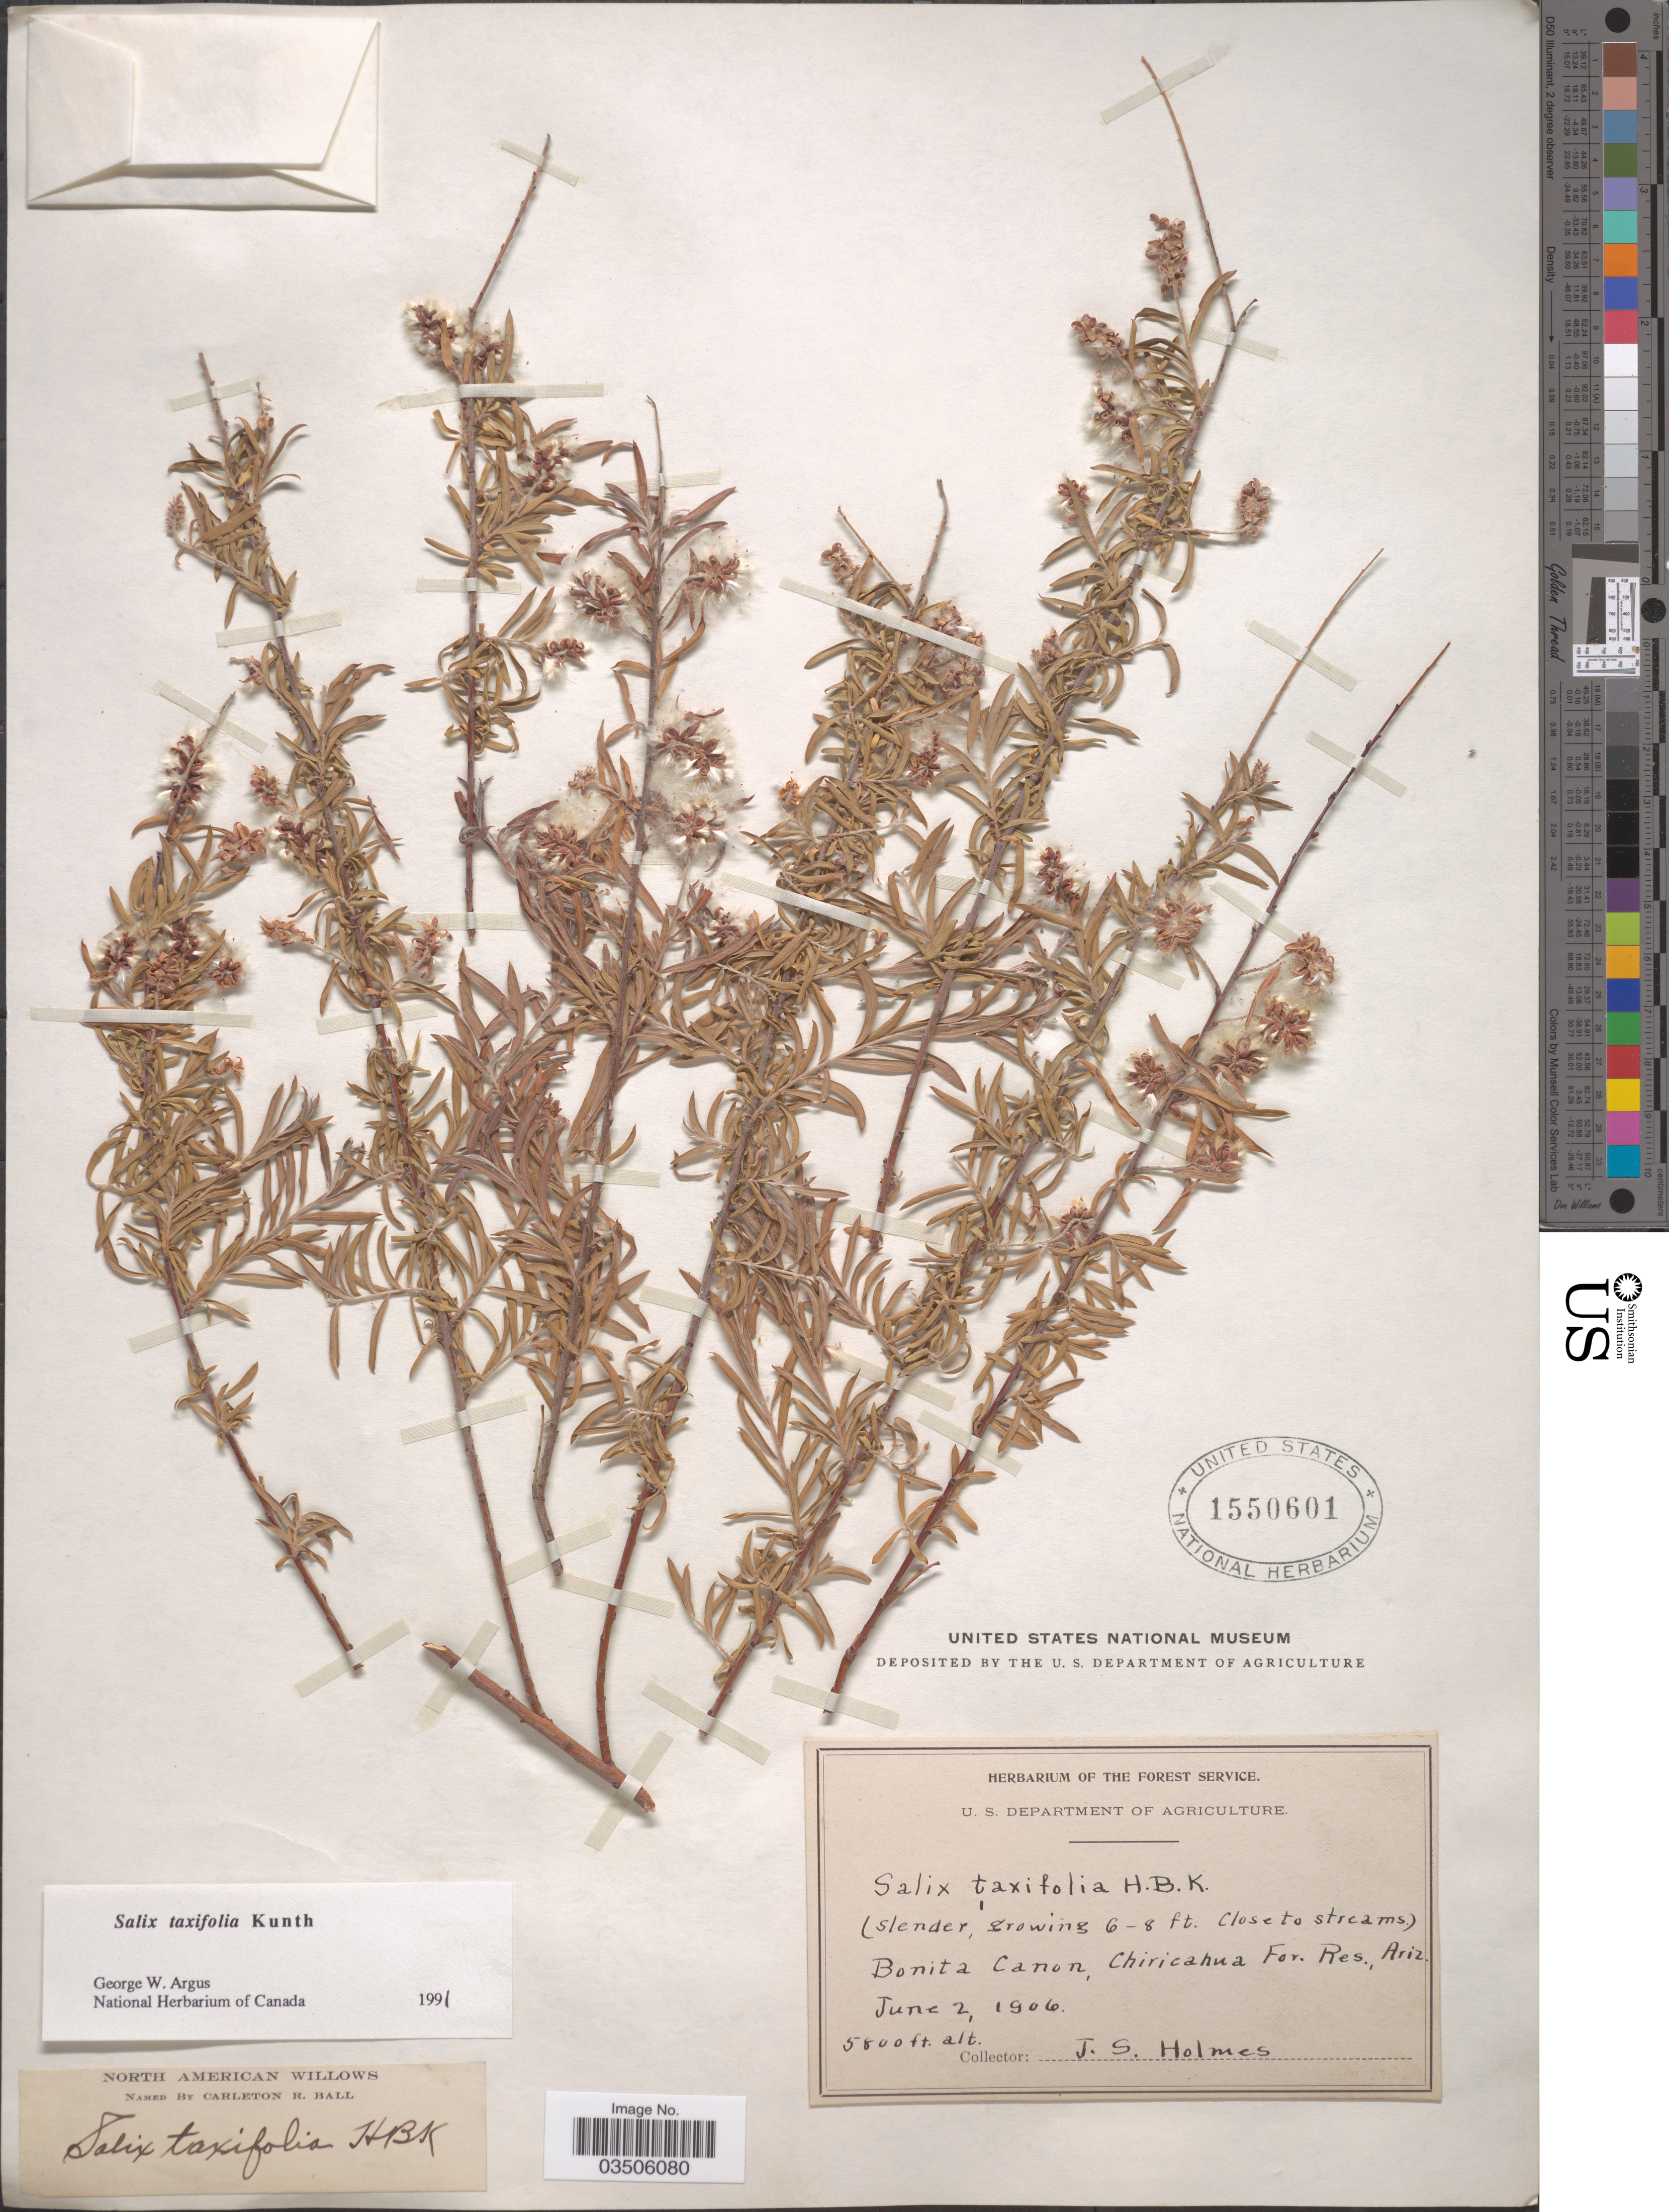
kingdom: Plantae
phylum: Tracheophyta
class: Magnoliopsida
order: Malpighiales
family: Salicaceae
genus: Salix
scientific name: Salix taxifolia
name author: Kunth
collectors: J. Holmes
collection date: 1906-06-02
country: United States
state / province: Arizona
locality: Bonita Canon, Chiricahua For. Res. Ariz.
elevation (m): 1768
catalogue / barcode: US 1550601